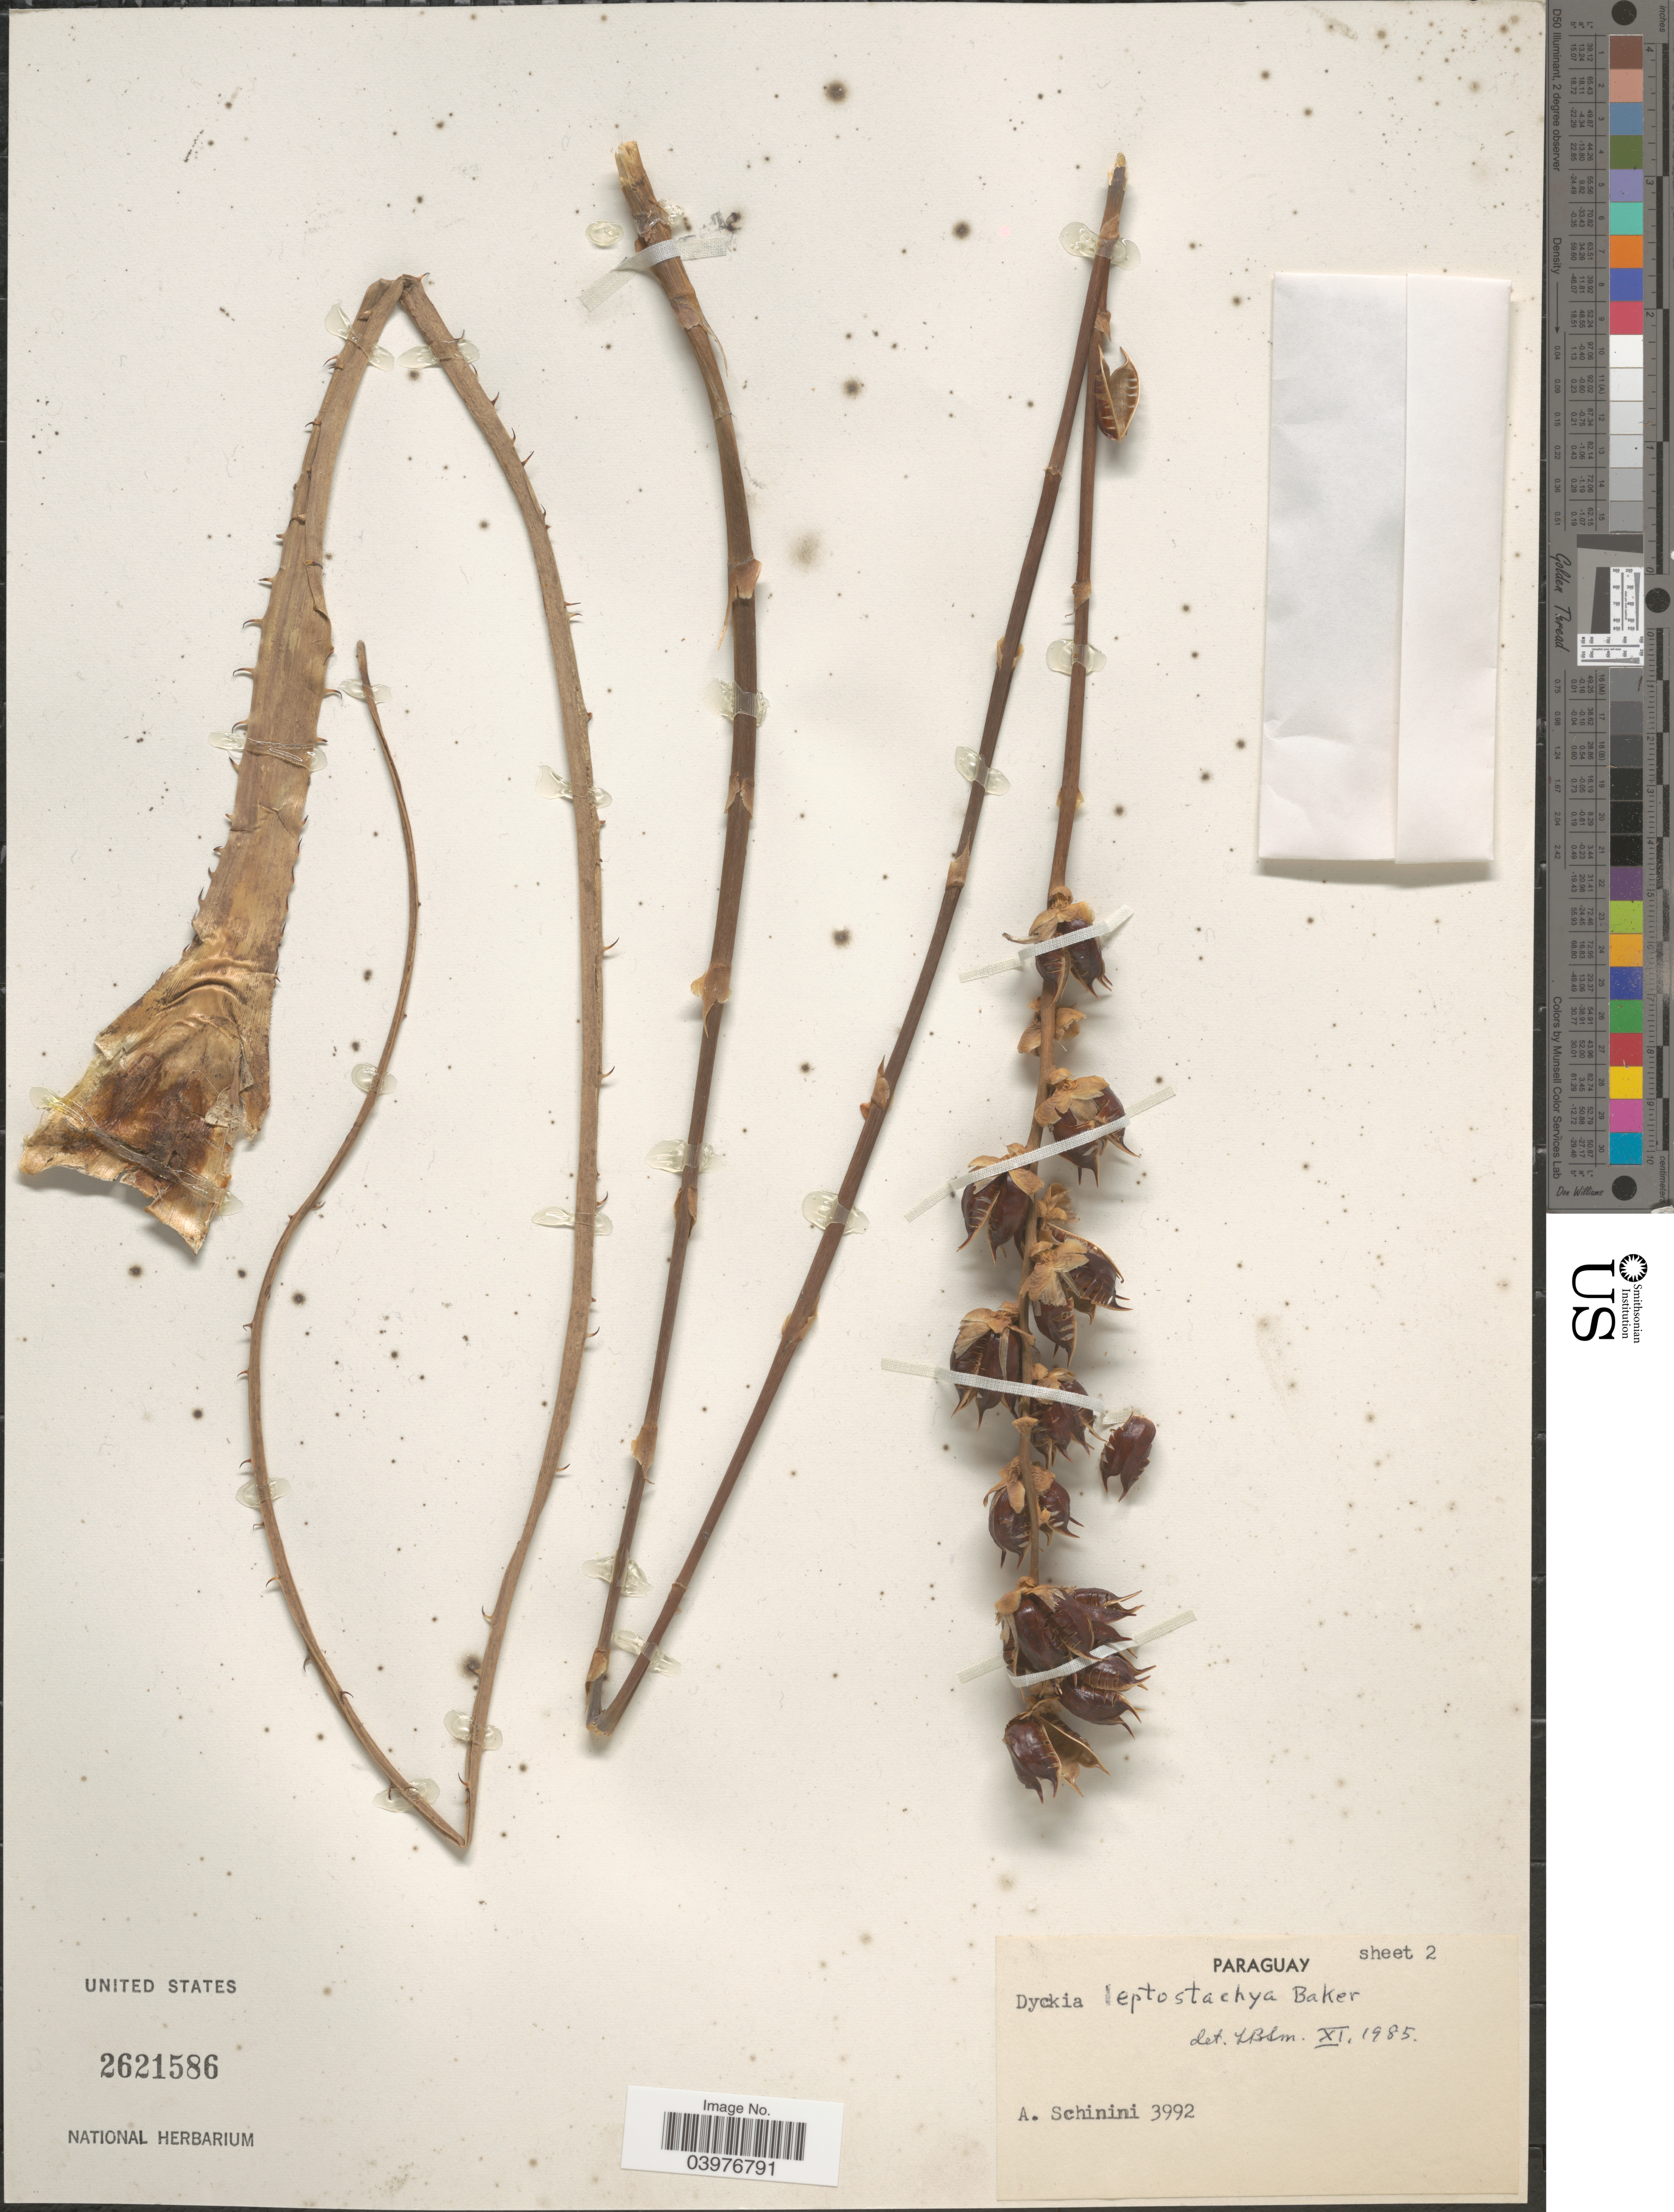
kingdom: Plantae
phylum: Tracheophyta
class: Liliopsida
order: Poales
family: Bromeliaceae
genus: Dyckia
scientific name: Dyckia leptostachya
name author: Baker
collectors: A. Schinini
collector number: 3992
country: Paraguay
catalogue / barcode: US 2621586